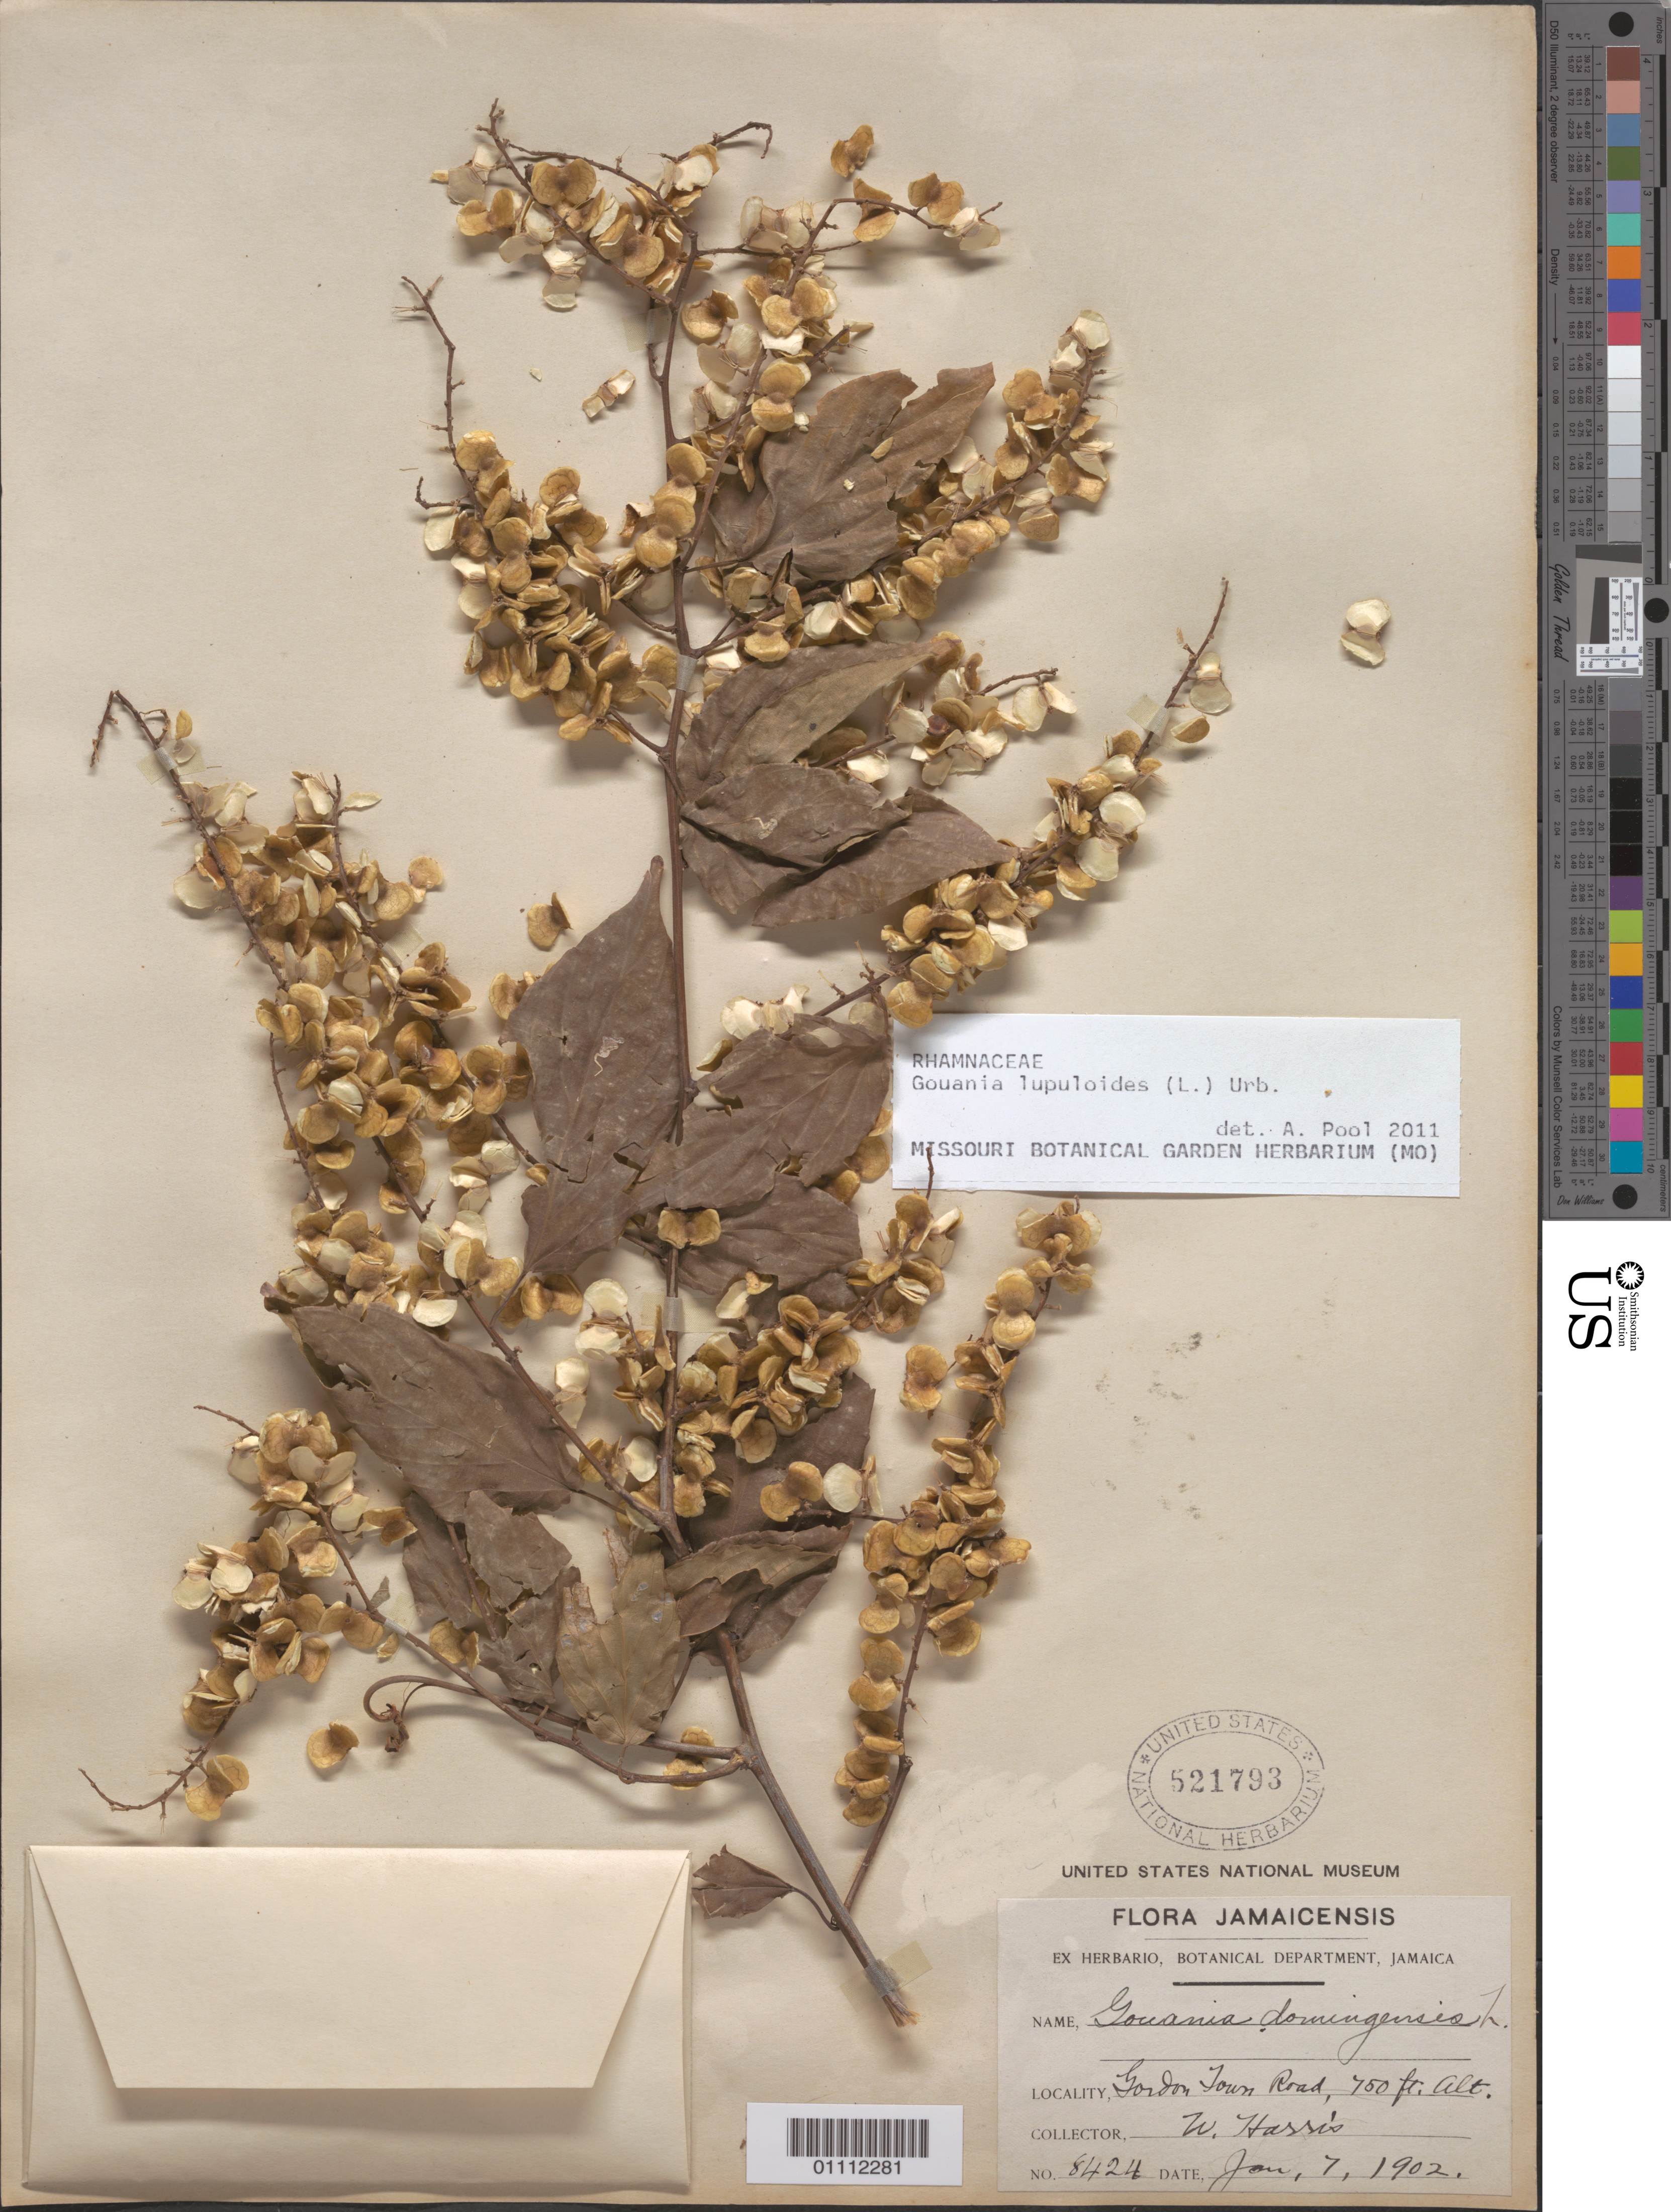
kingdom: Plantae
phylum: Tracheophyta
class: Magnoliopsida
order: Rosales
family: Rhamnaceae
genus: Gouania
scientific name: Gouania lupuloides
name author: (L.) Urb.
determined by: Pool, A., (MO), Missouri Botanical Garden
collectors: W. Harris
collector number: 8424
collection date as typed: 07 Jan 1902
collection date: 1902-01-07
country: Jamaica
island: Jamaica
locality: Gordon Town Road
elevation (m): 229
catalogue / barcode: US 521793